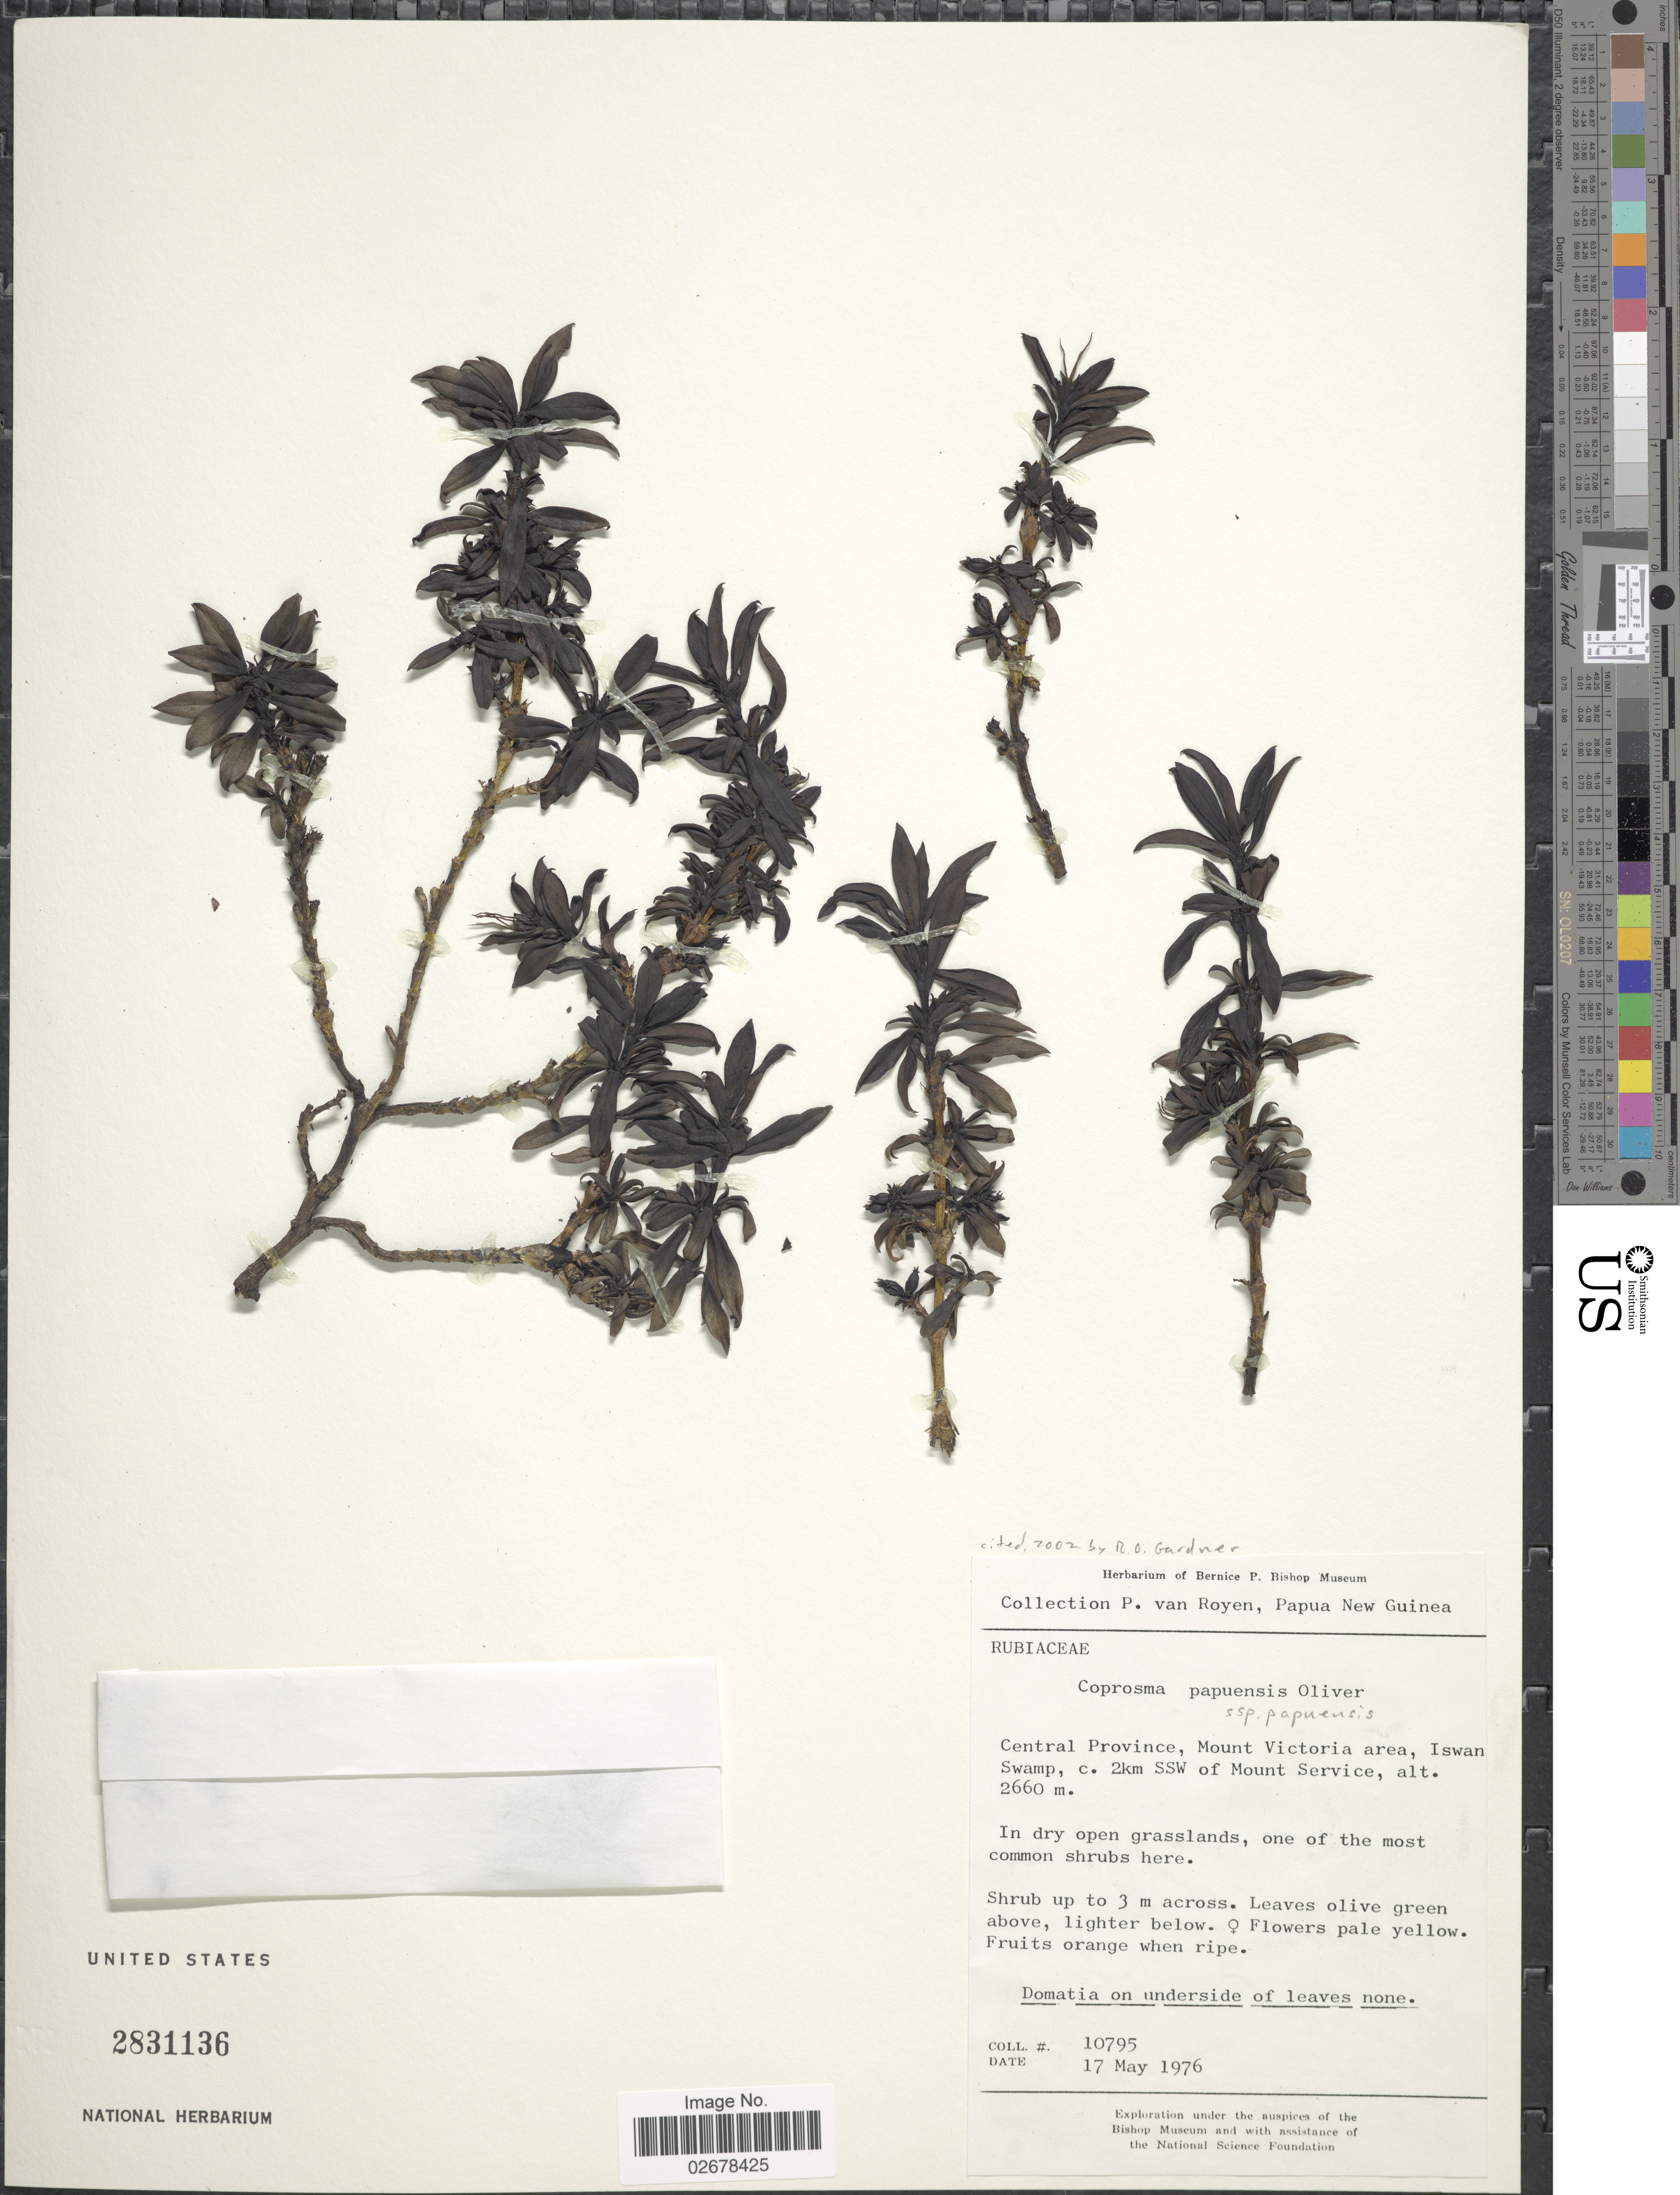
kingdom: Plantae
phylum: Tracheophyta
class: Magnoliopsida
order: Gentianales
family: Rubiaceae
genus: Coprosma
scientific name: Coprosma papuensis subsp. papuensis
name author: W.R.B. Oliv.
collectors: P. van Royen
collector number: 10795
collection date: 1976-05-17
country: Papua New Guinea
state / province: Central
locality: Mount Victoria area, Iswan swamp, c. 2 km SSW of Mount Service.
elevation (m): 2660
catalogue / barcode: US 2831136